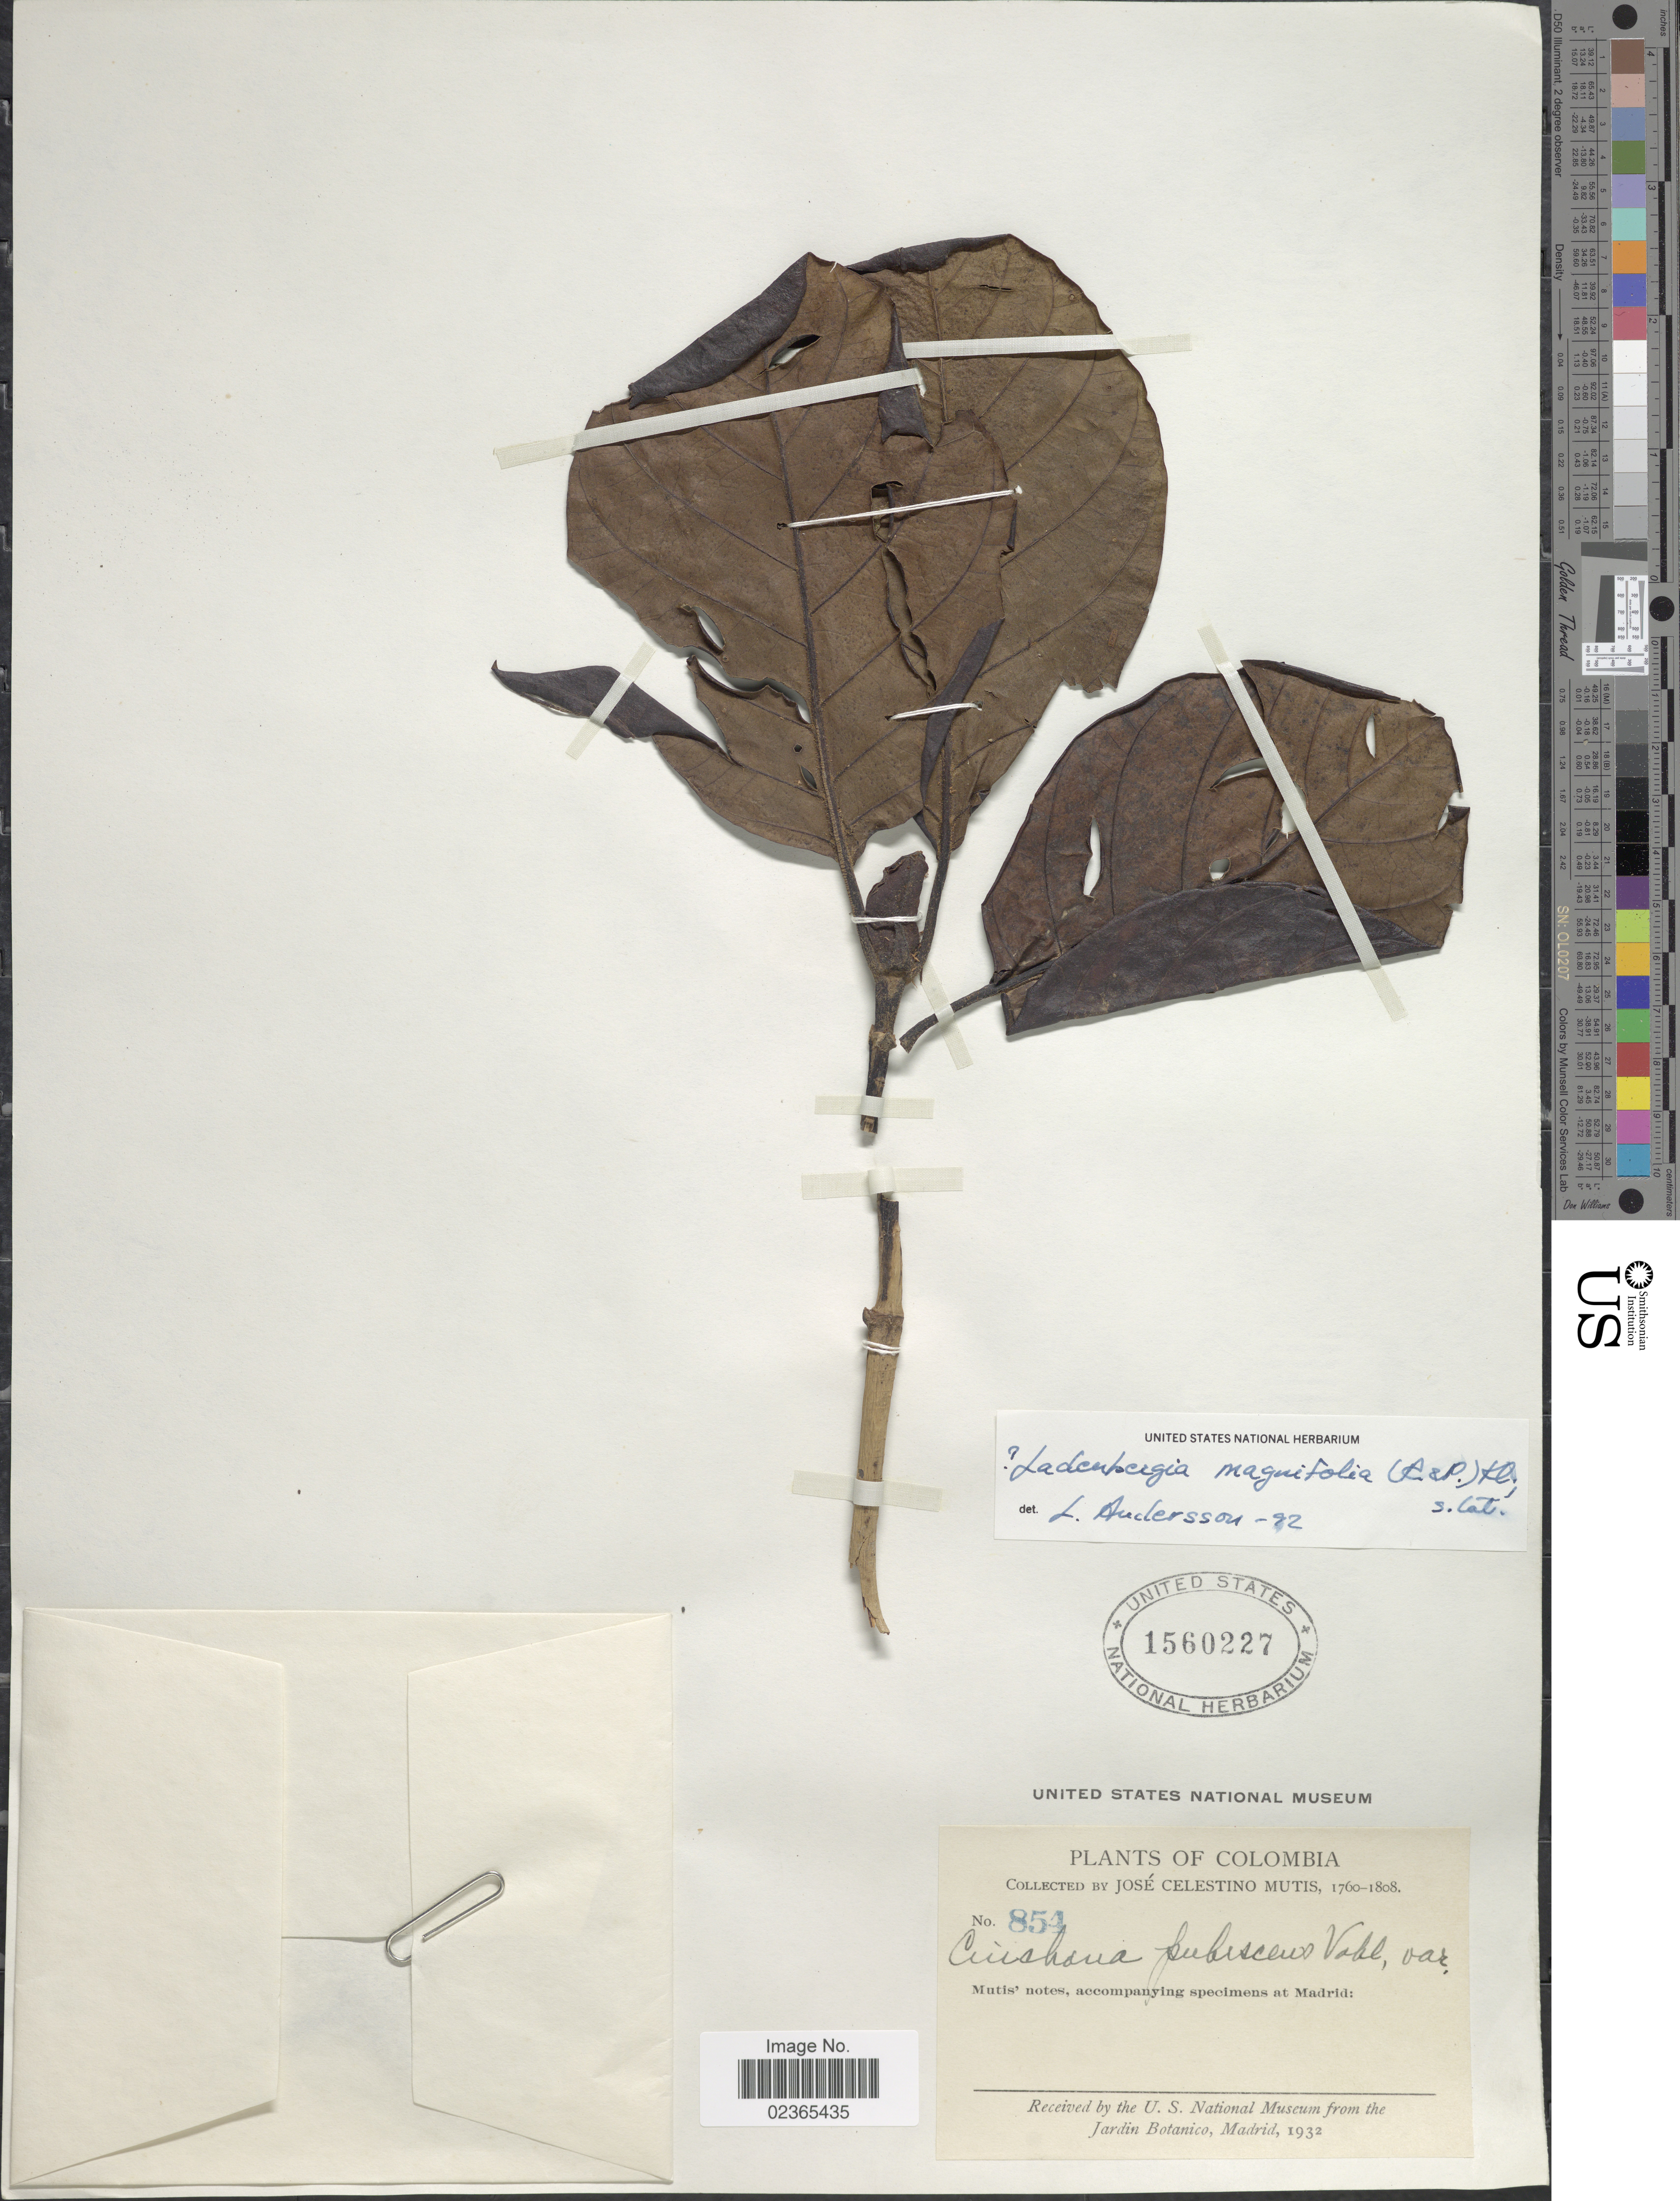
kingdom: Plantae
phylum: Tracheophyta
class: Magnoliopsida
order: Gentianales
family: Rubiaceae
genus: Ladenbergia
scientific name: Ladenbergia oblongifolia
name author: (Mutis) L. Andersson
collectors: J. C. B. Mutis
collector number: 854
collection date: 1760/1808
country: Colombia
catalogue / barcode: US 1560227